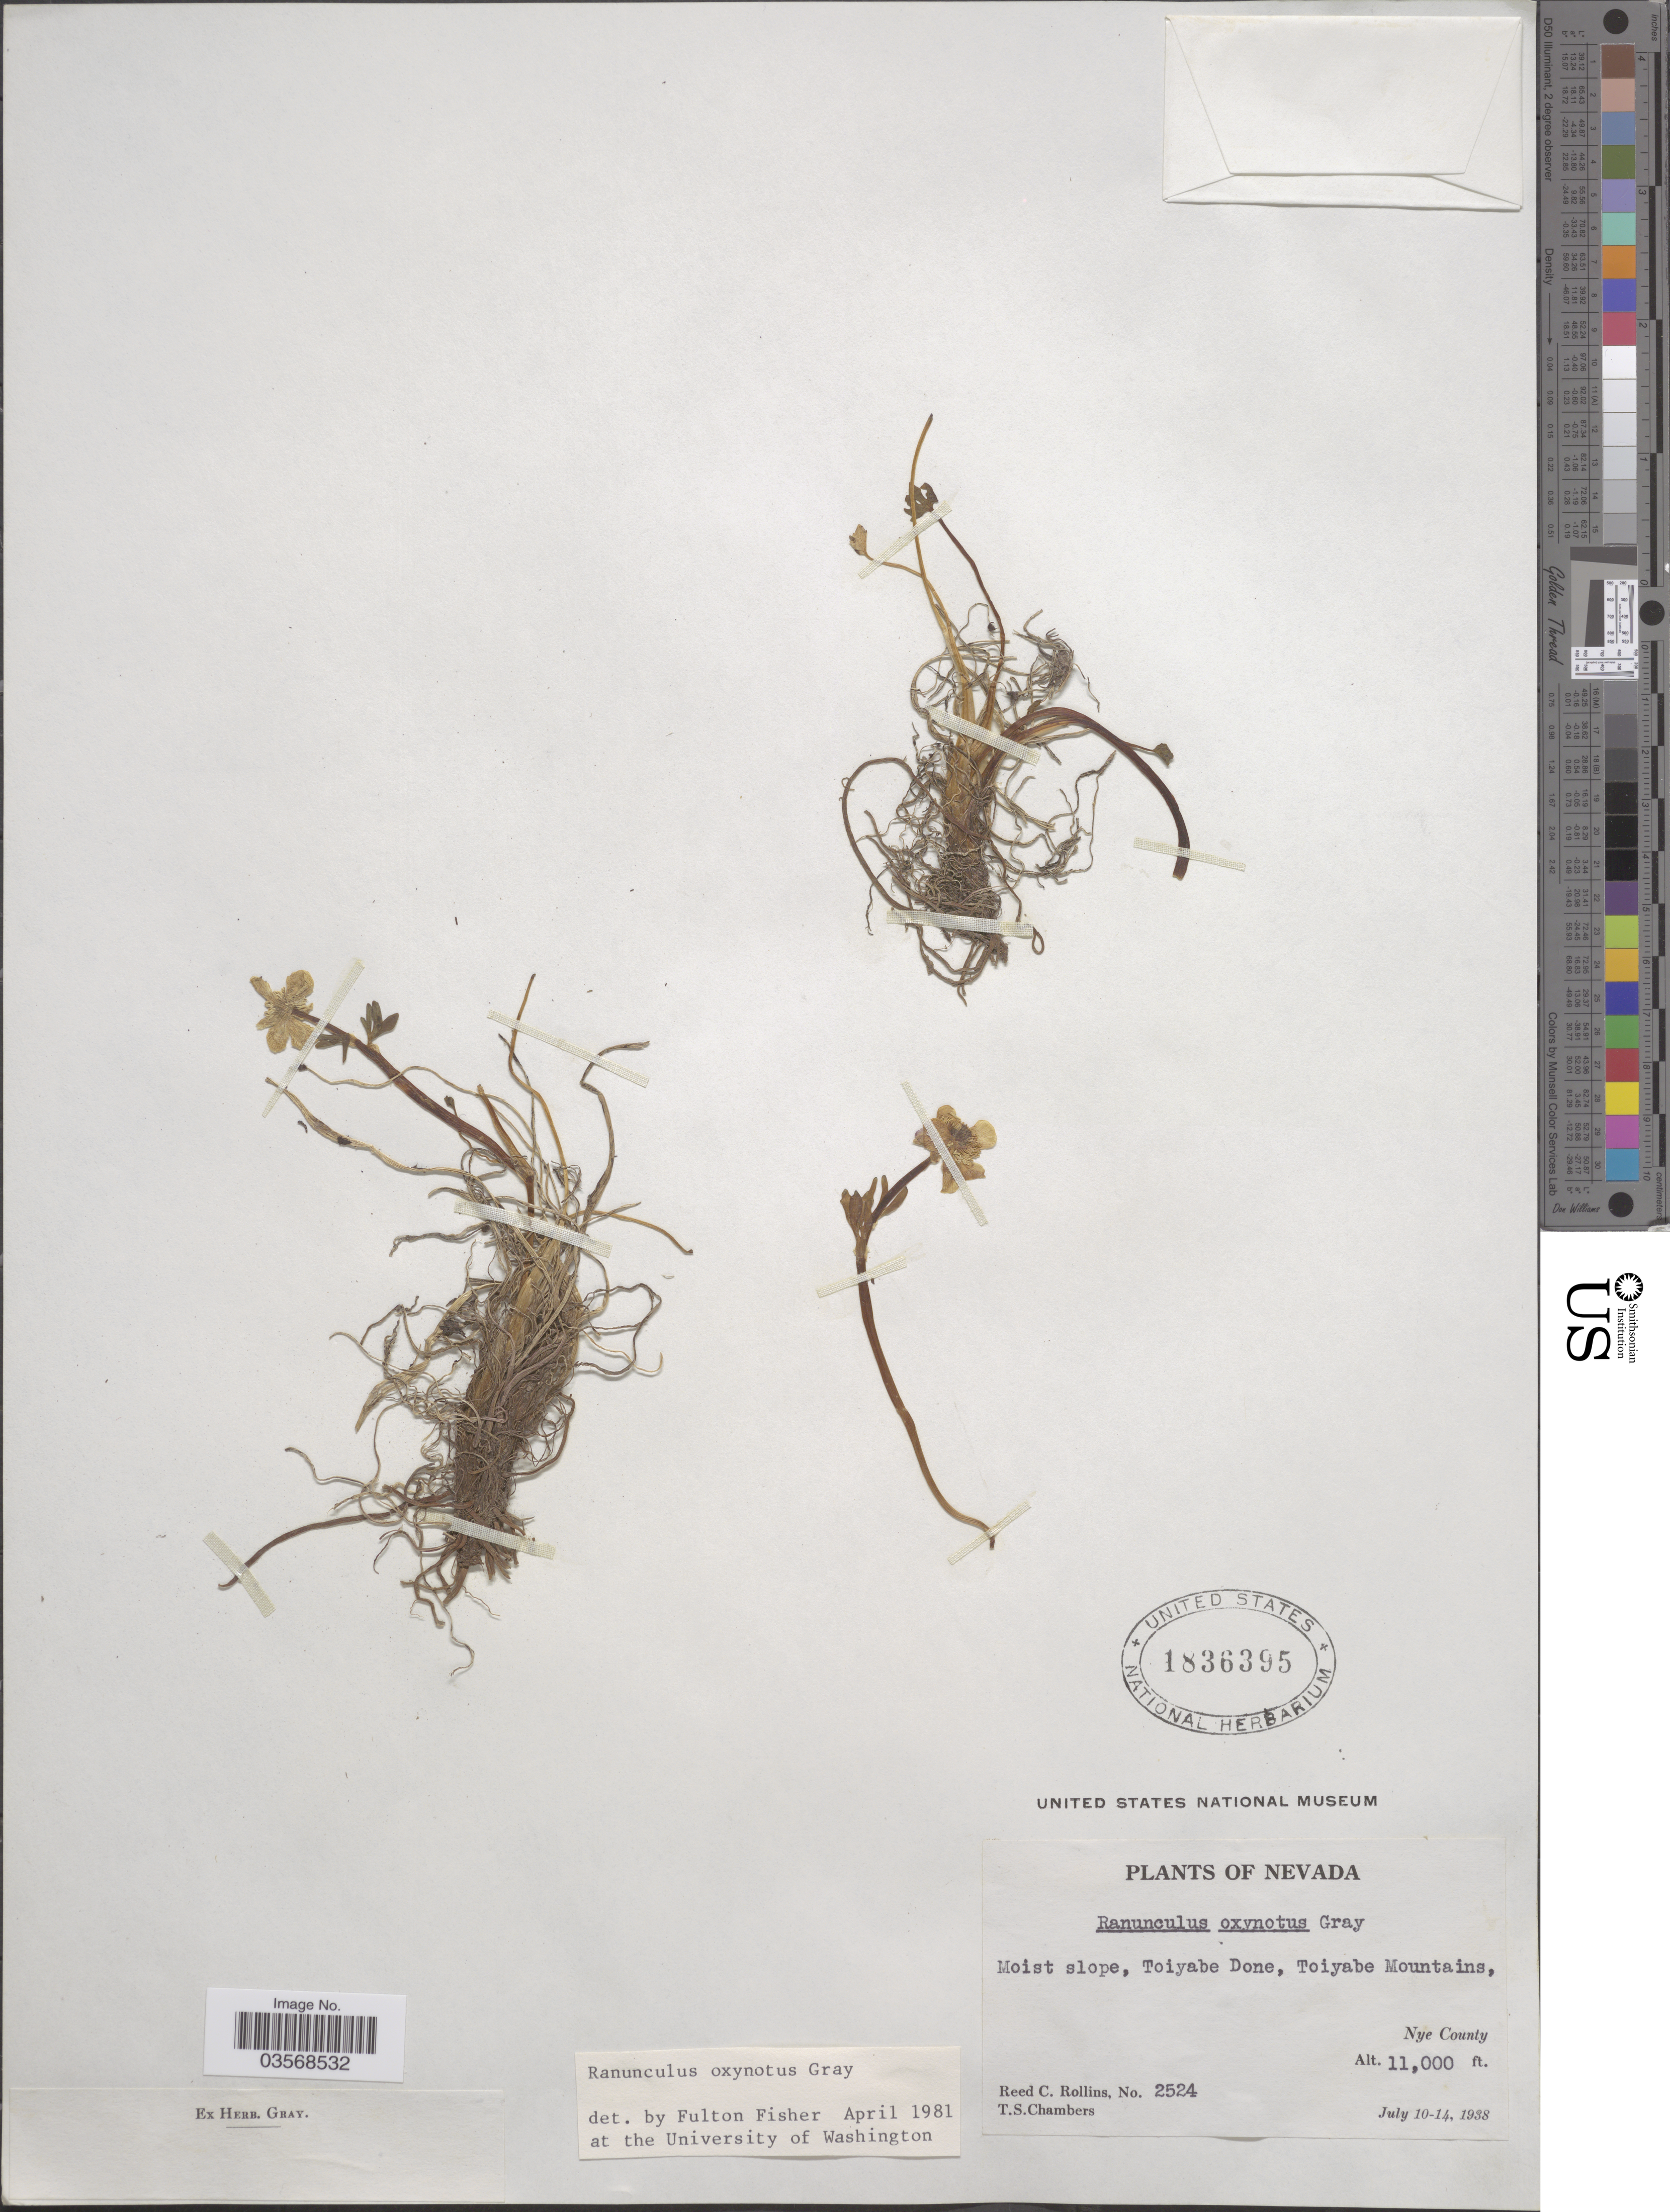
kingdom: Plantae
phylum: Tracheophyta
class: Magnoliopsida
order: Ranunculales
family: Ranunculaceae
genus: Ranunculus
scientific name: Ranunculus oxynotus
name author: A. Gray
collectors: R. C. Rollins & T. Chambers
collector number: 2524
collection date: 1938-07-10/1938-07-14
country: United States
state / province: Nevada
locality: Toiyabe Done, Toiyabe Mountains. Nye County.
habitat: moist slope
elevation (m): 3353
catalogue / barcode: US 1836395